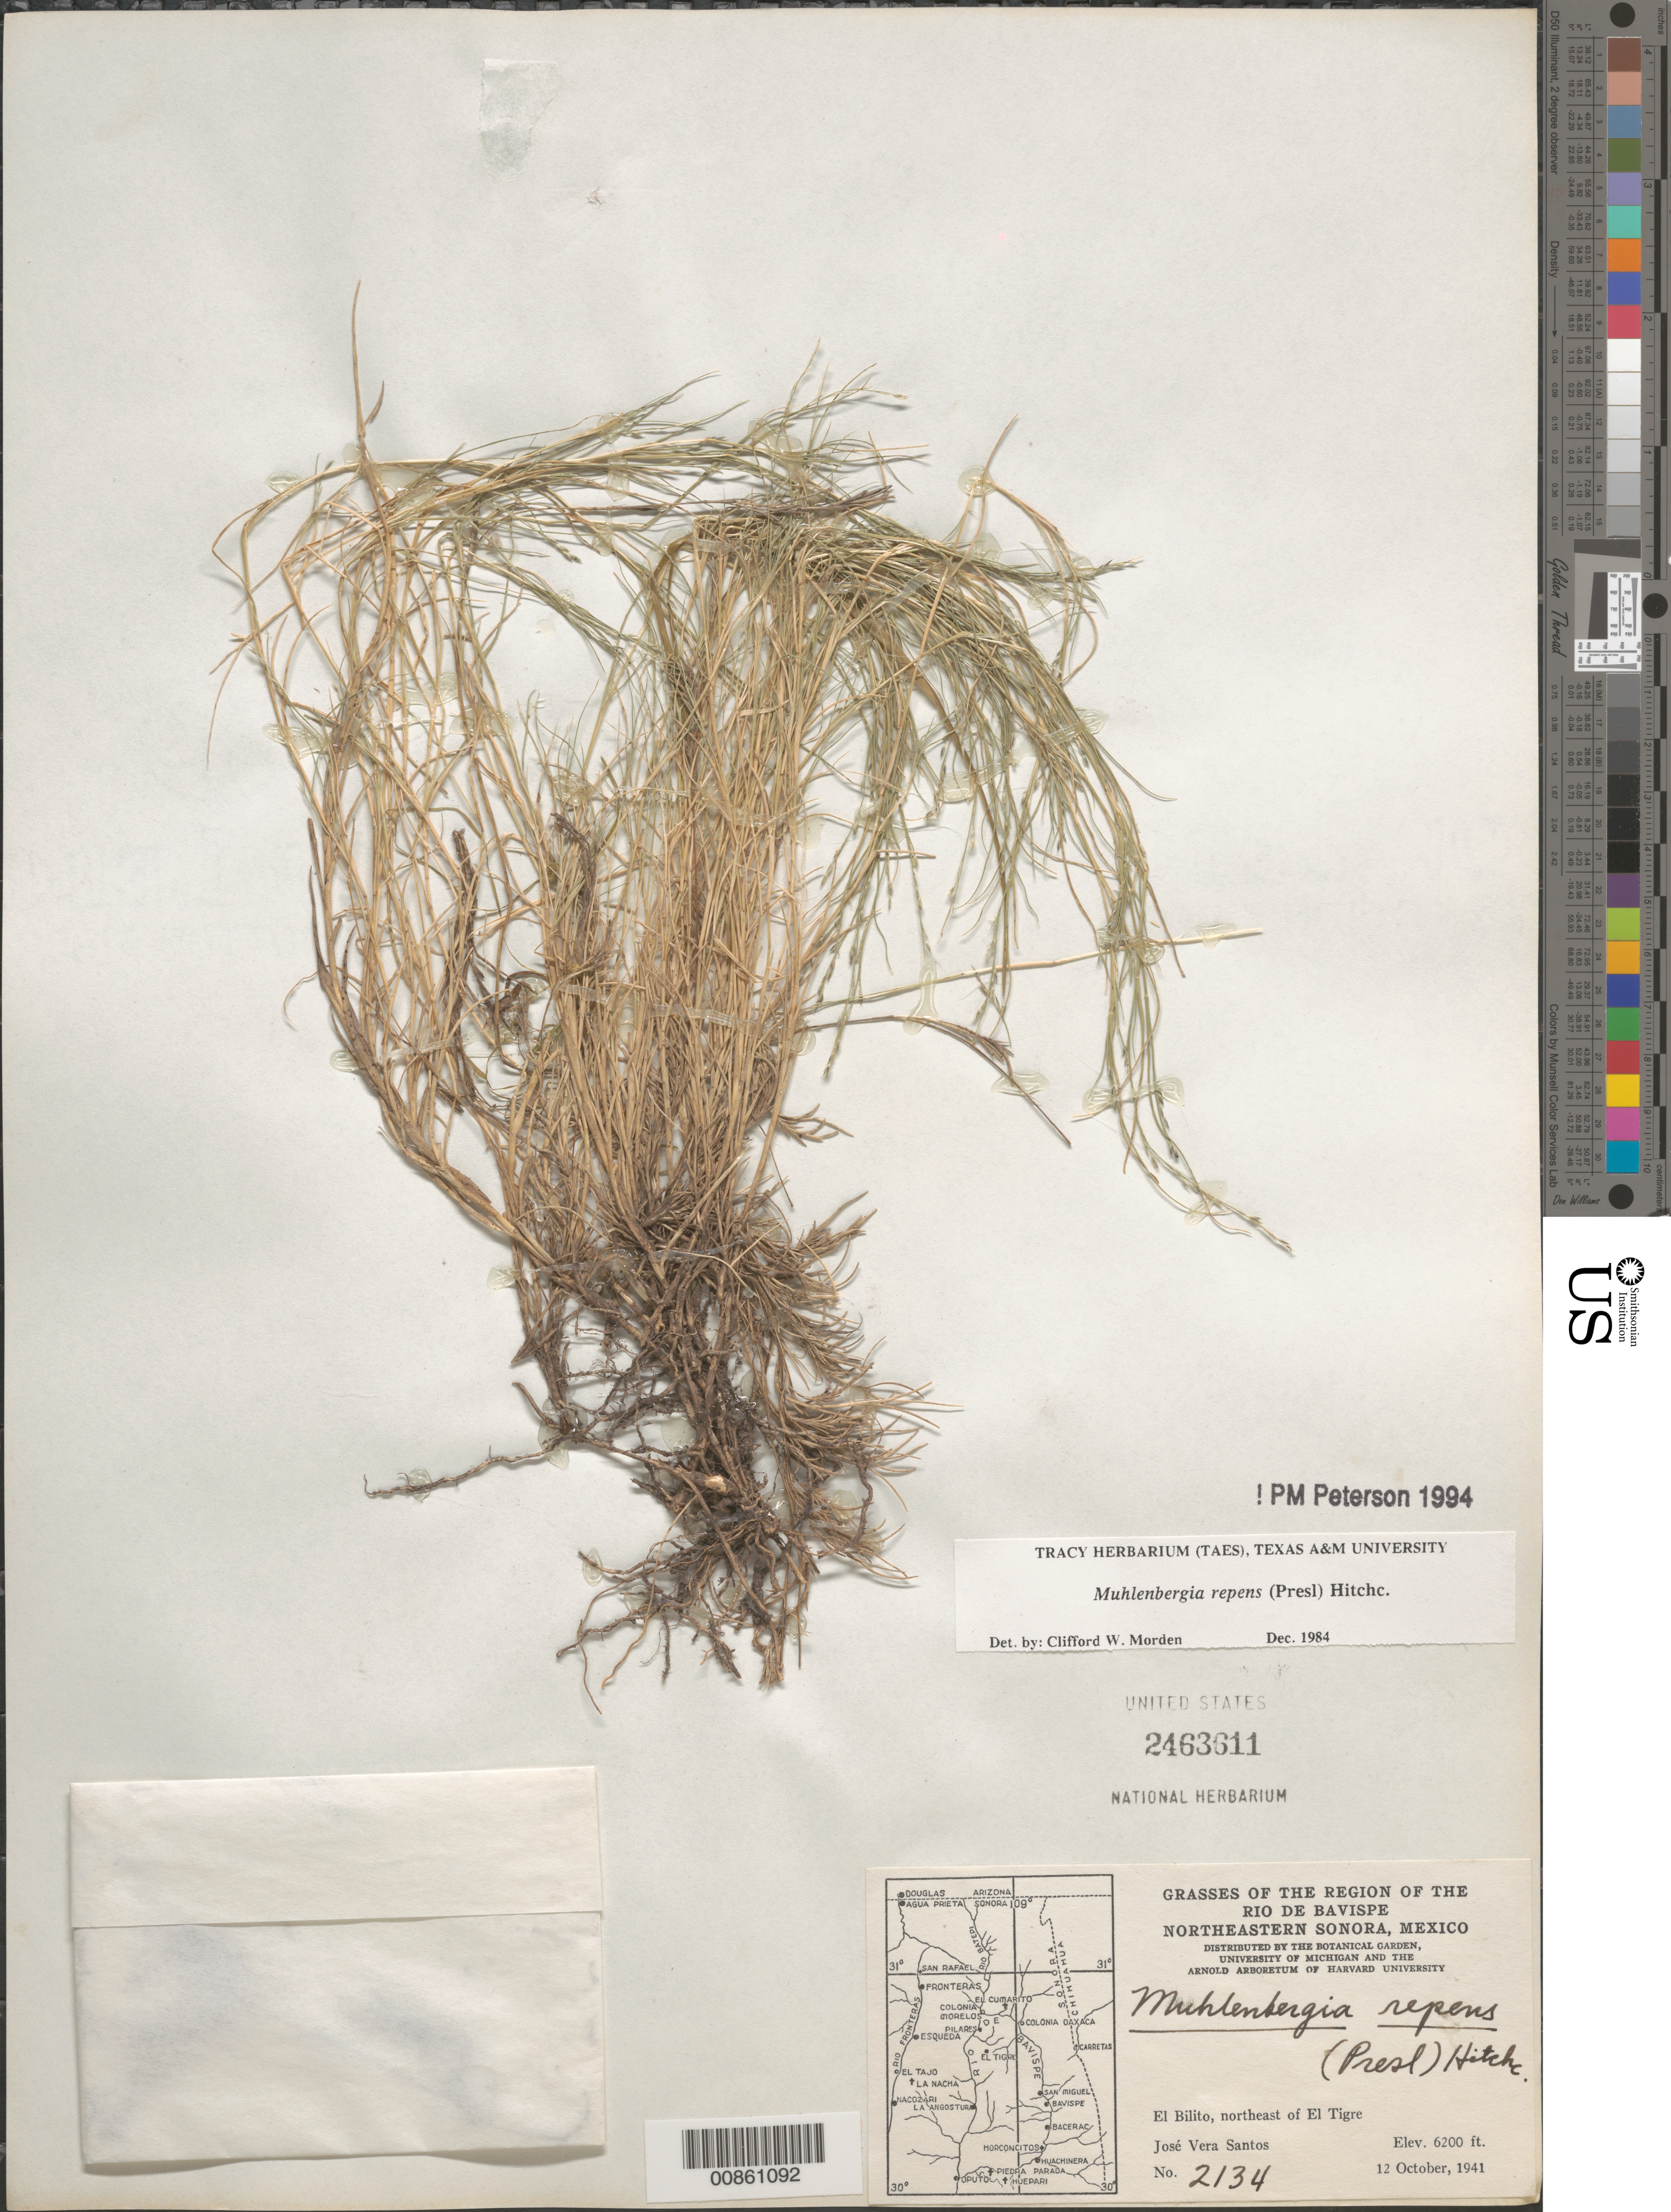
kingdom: Plantae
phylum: Tracheophyta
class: Liliopsida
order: Poales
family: Poaceae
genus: Muhlenbergia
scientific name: Muhlenbergia repens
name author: (J. Presl) Hitchc.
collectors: J. Vera Santos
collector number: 2134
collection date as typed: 12 Oct 1941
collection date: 1941-10-12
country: Mexico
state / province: Sonora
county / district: Bavispe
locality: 4 mi E of Bilito, mpio. Bavispe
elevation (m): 2067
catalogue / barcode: US 2463611